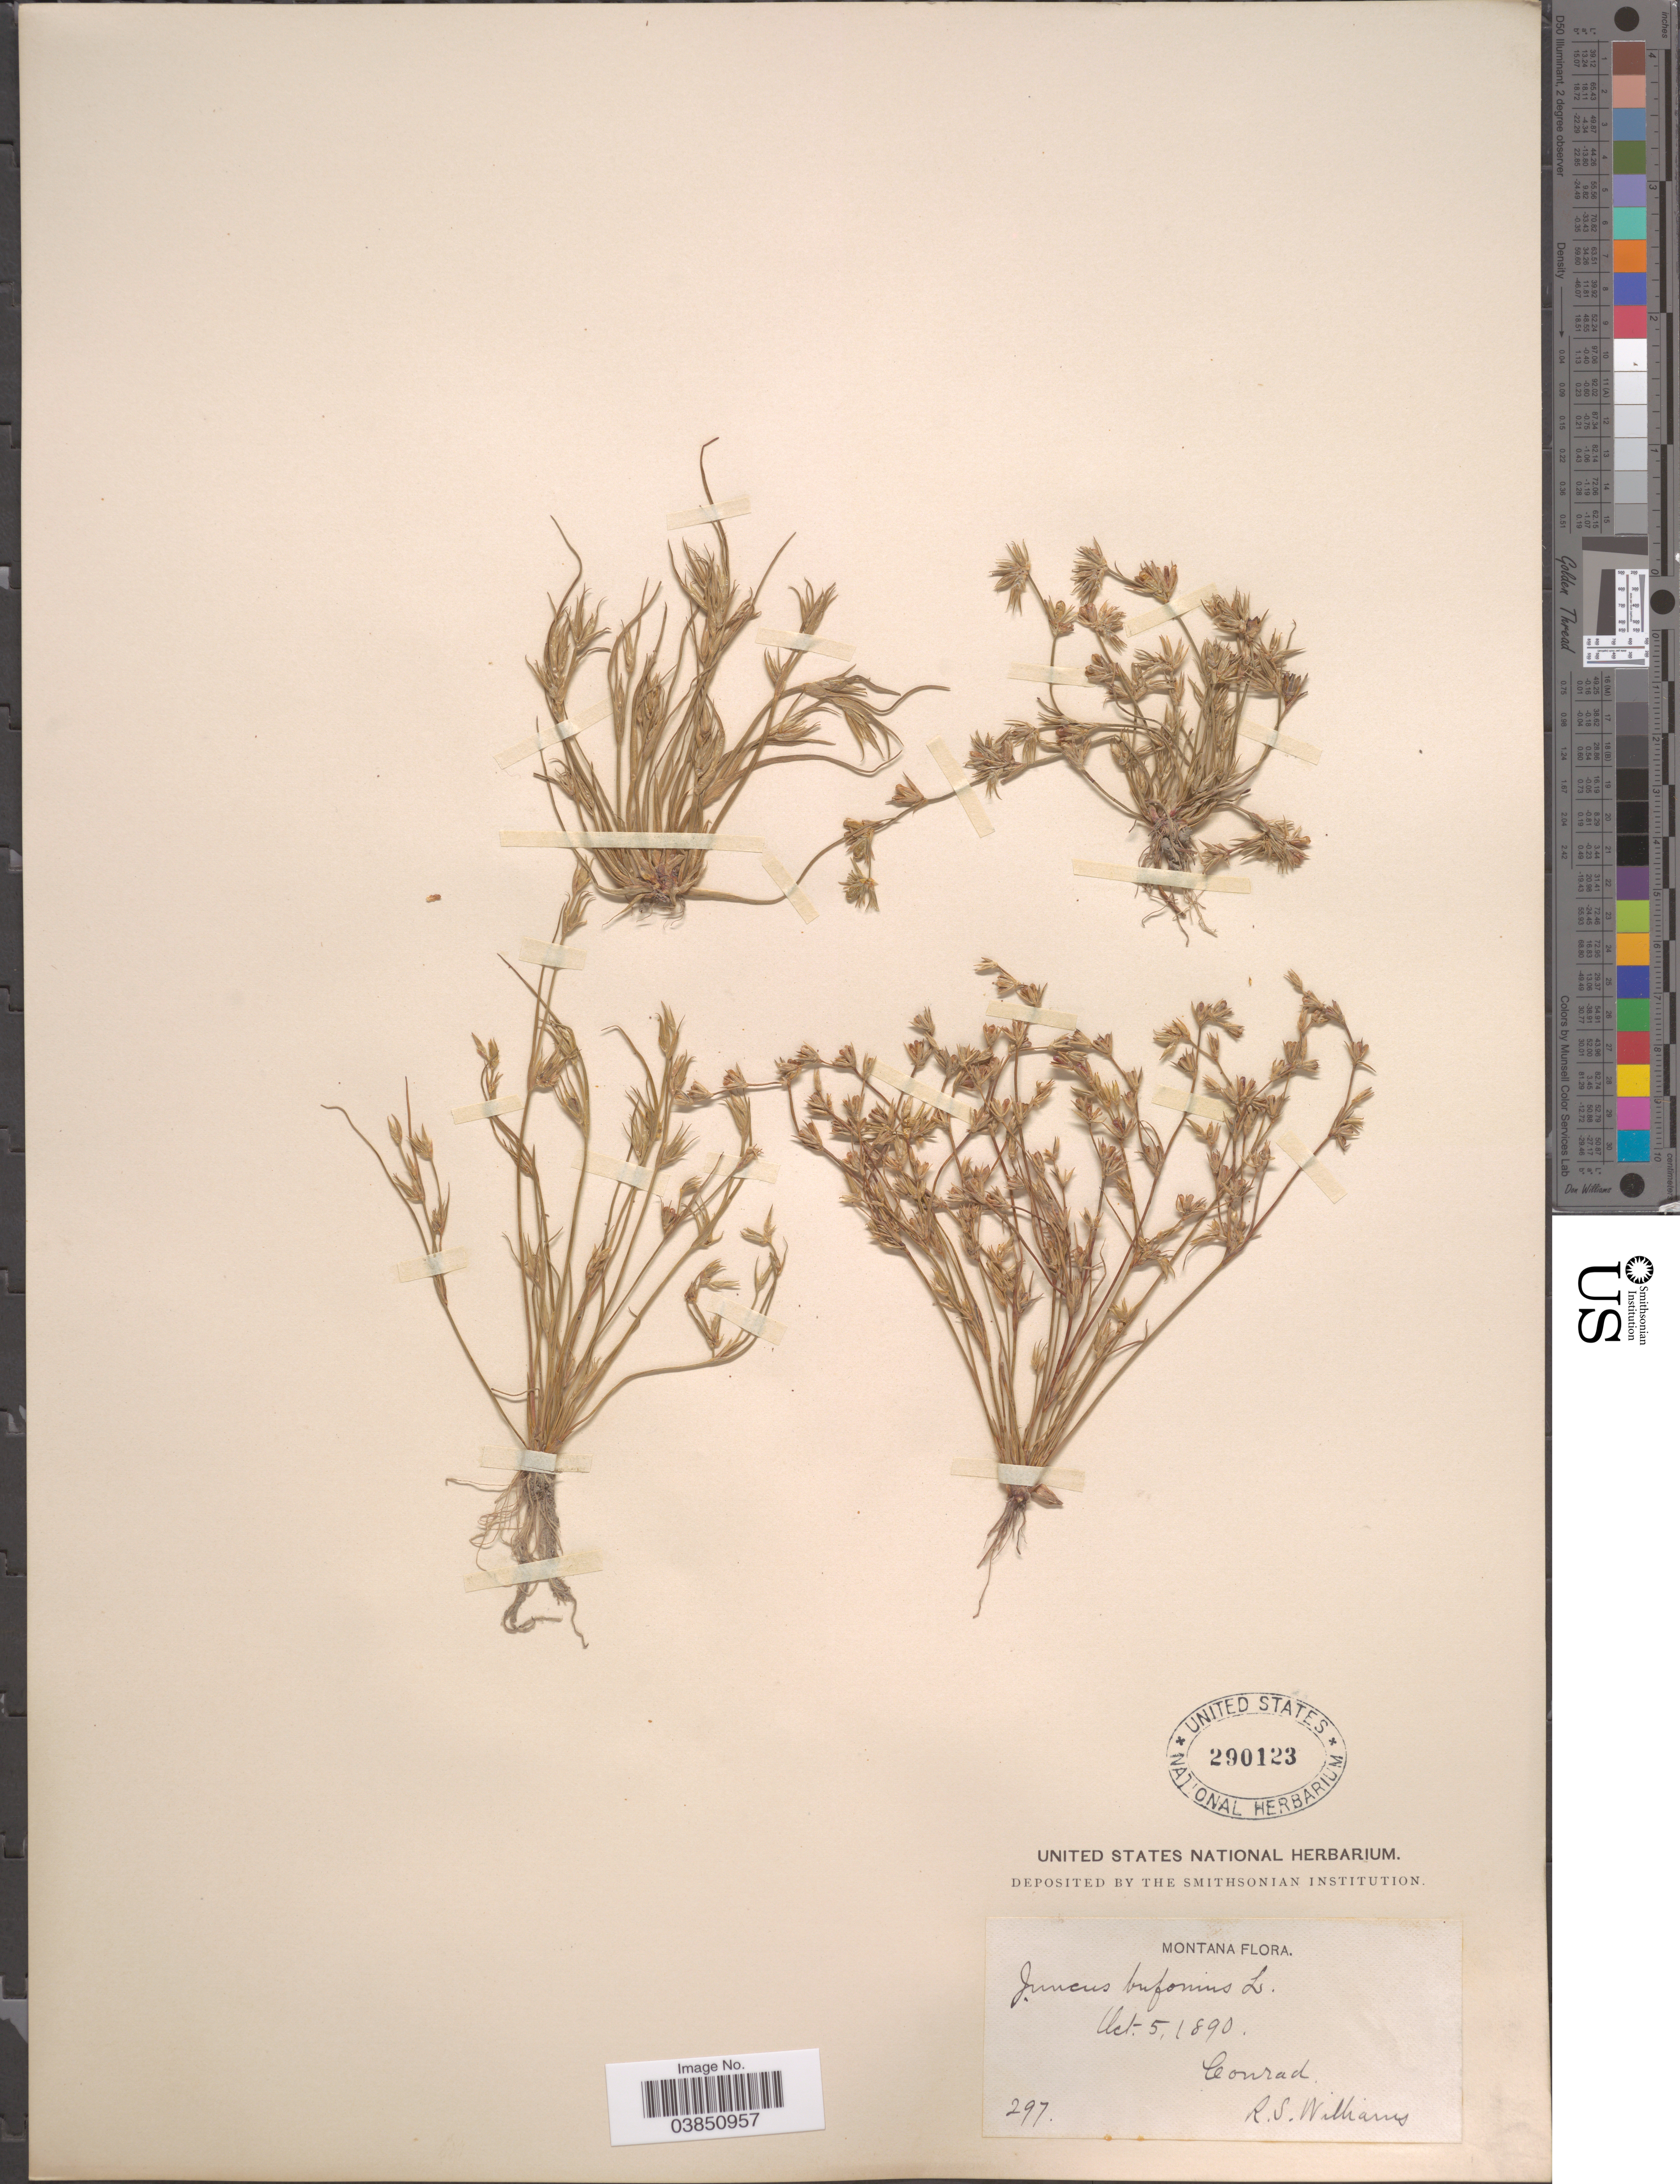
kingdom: Plantae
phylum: Tracheophyta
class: Liliopsida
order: Poales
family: Juncaceae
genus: Juncus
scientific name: Juncus bufonius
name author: L.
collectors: R. S. Williams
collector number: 297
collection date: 1890-10-05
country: United States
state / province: Montana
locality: Conrad.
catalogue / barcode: US 290123